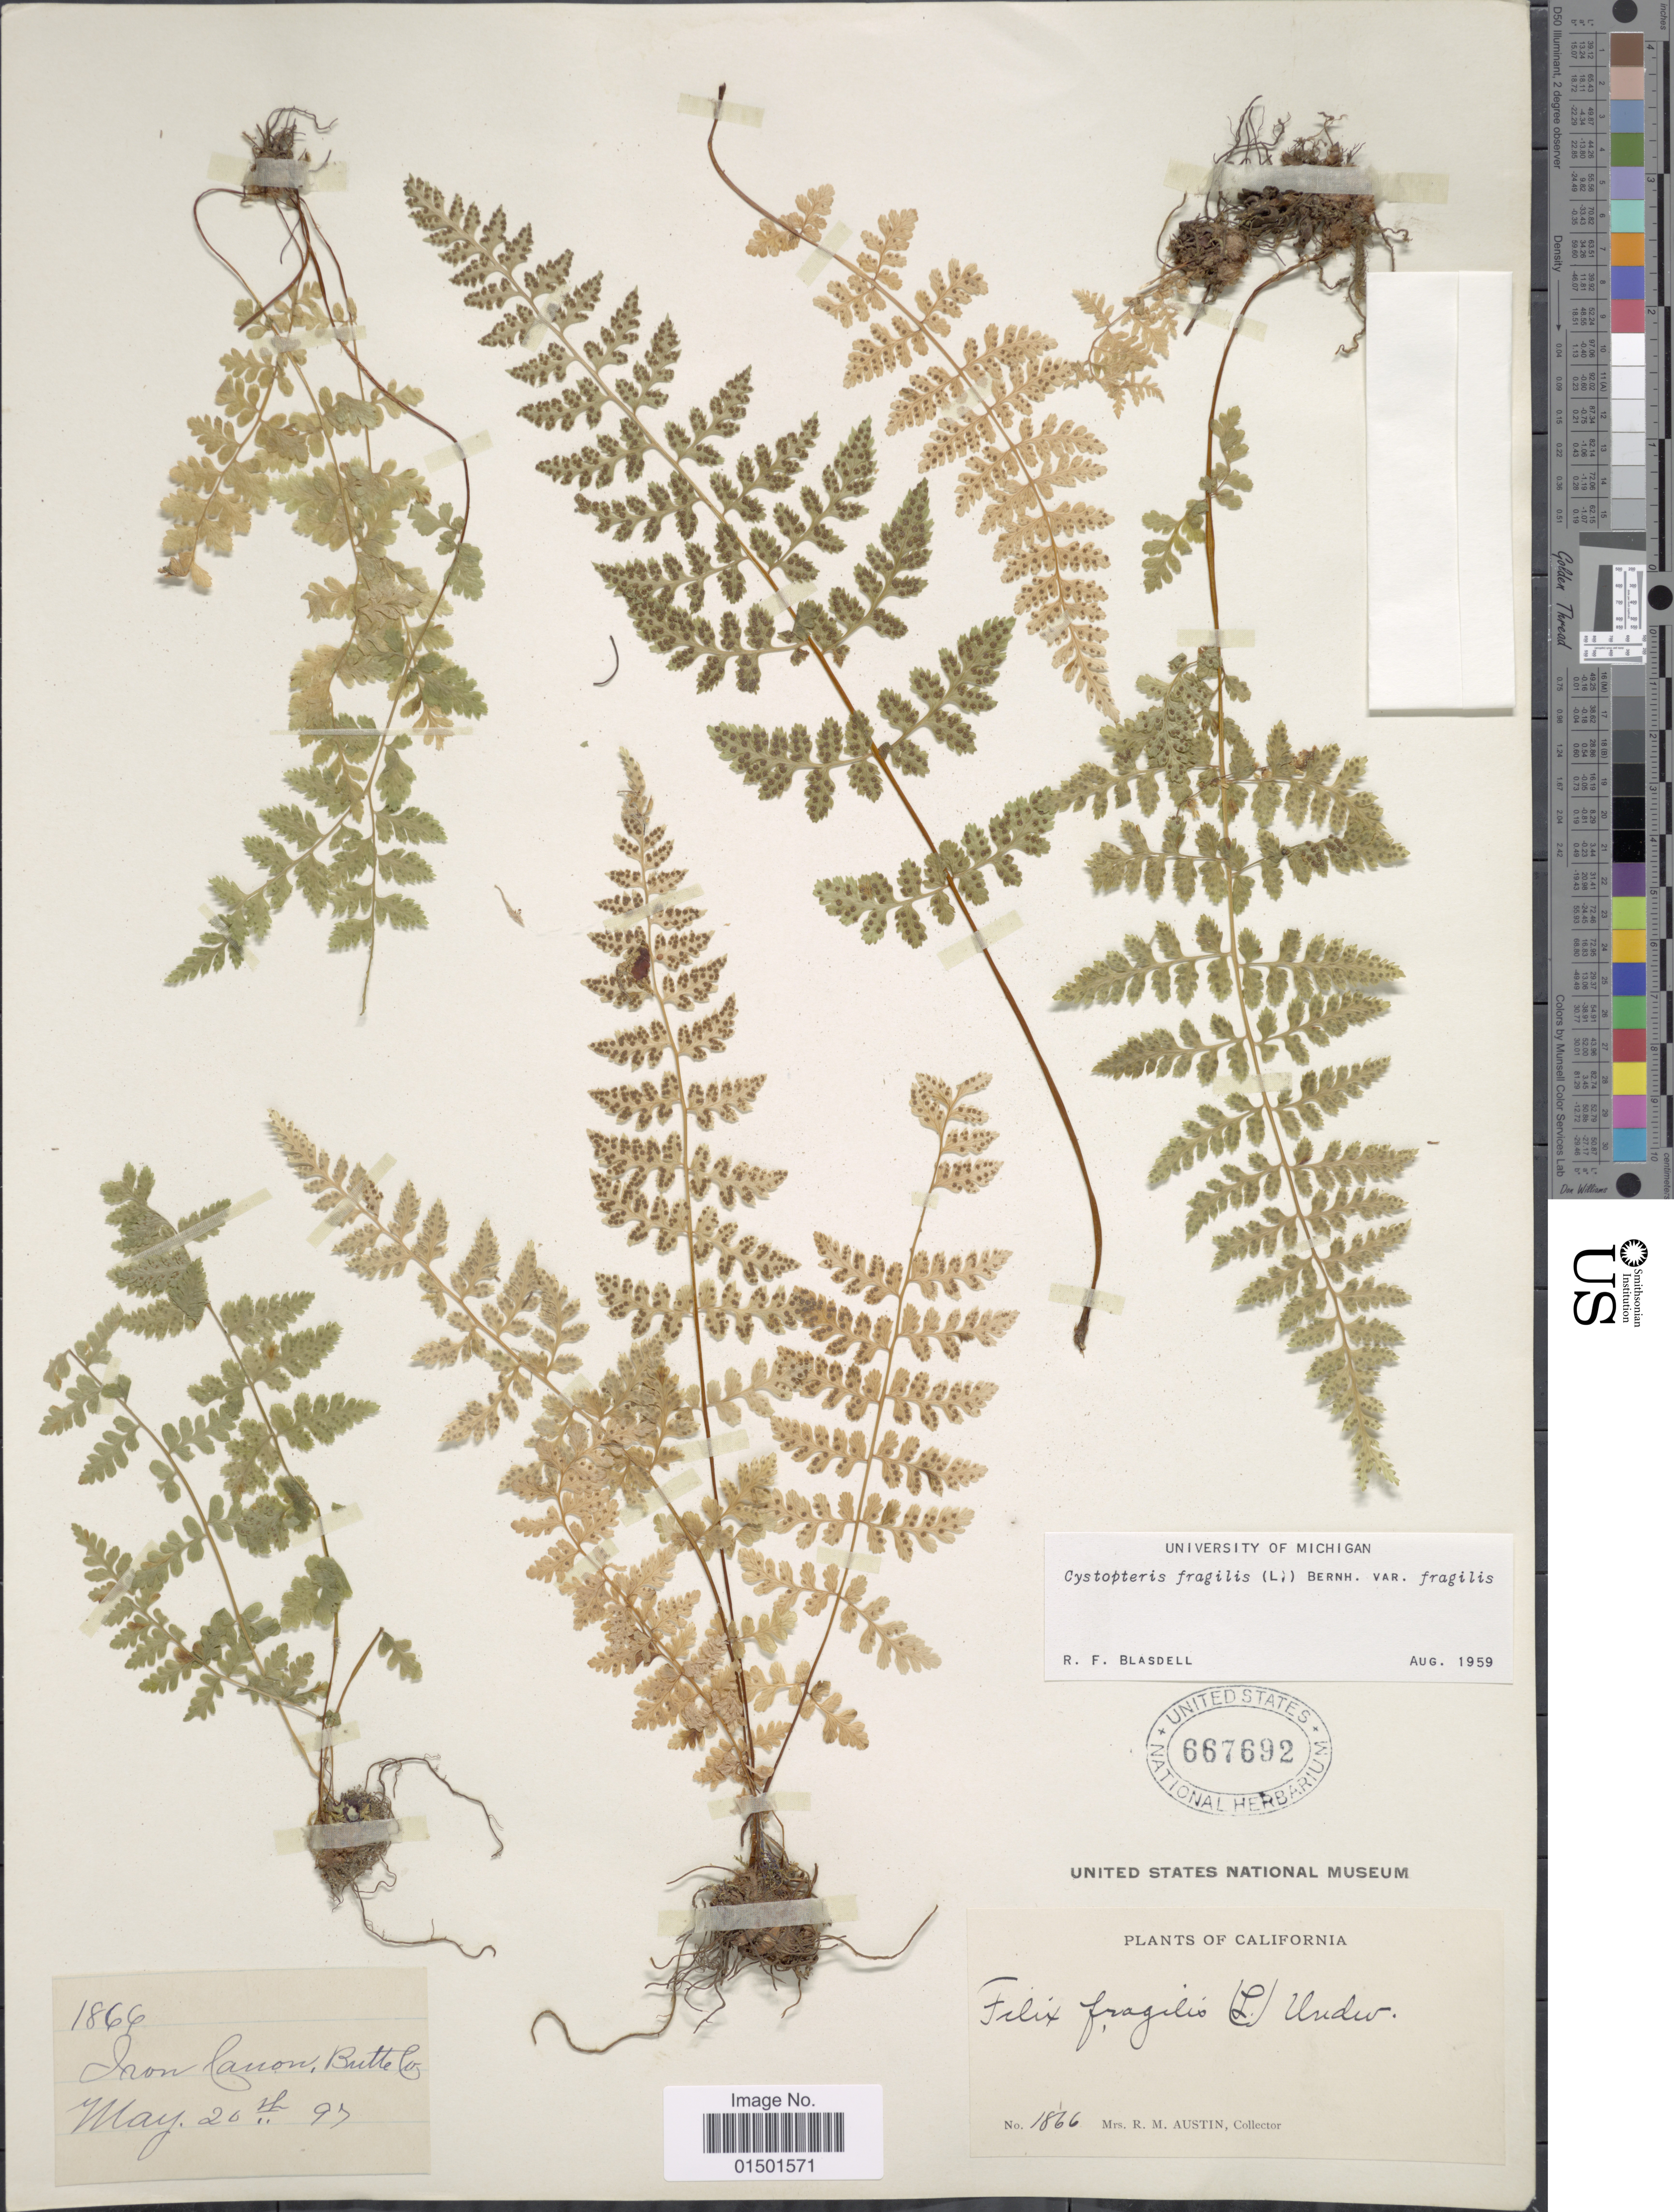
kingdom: Plantae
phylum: Tracheophyta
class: Polypodiopsida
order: Polypodiales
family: Cystopteridaceae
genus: Cystopteris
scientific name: Cystopteris fragilis var. fragilis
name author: (L.) Bernh.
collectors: R. Austin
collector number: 1866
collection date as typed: Transcribed d/m/y: 20/5/97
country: United States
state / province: California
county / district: Butte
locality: Iron Canon, Butte Co.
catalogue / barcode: US 667692